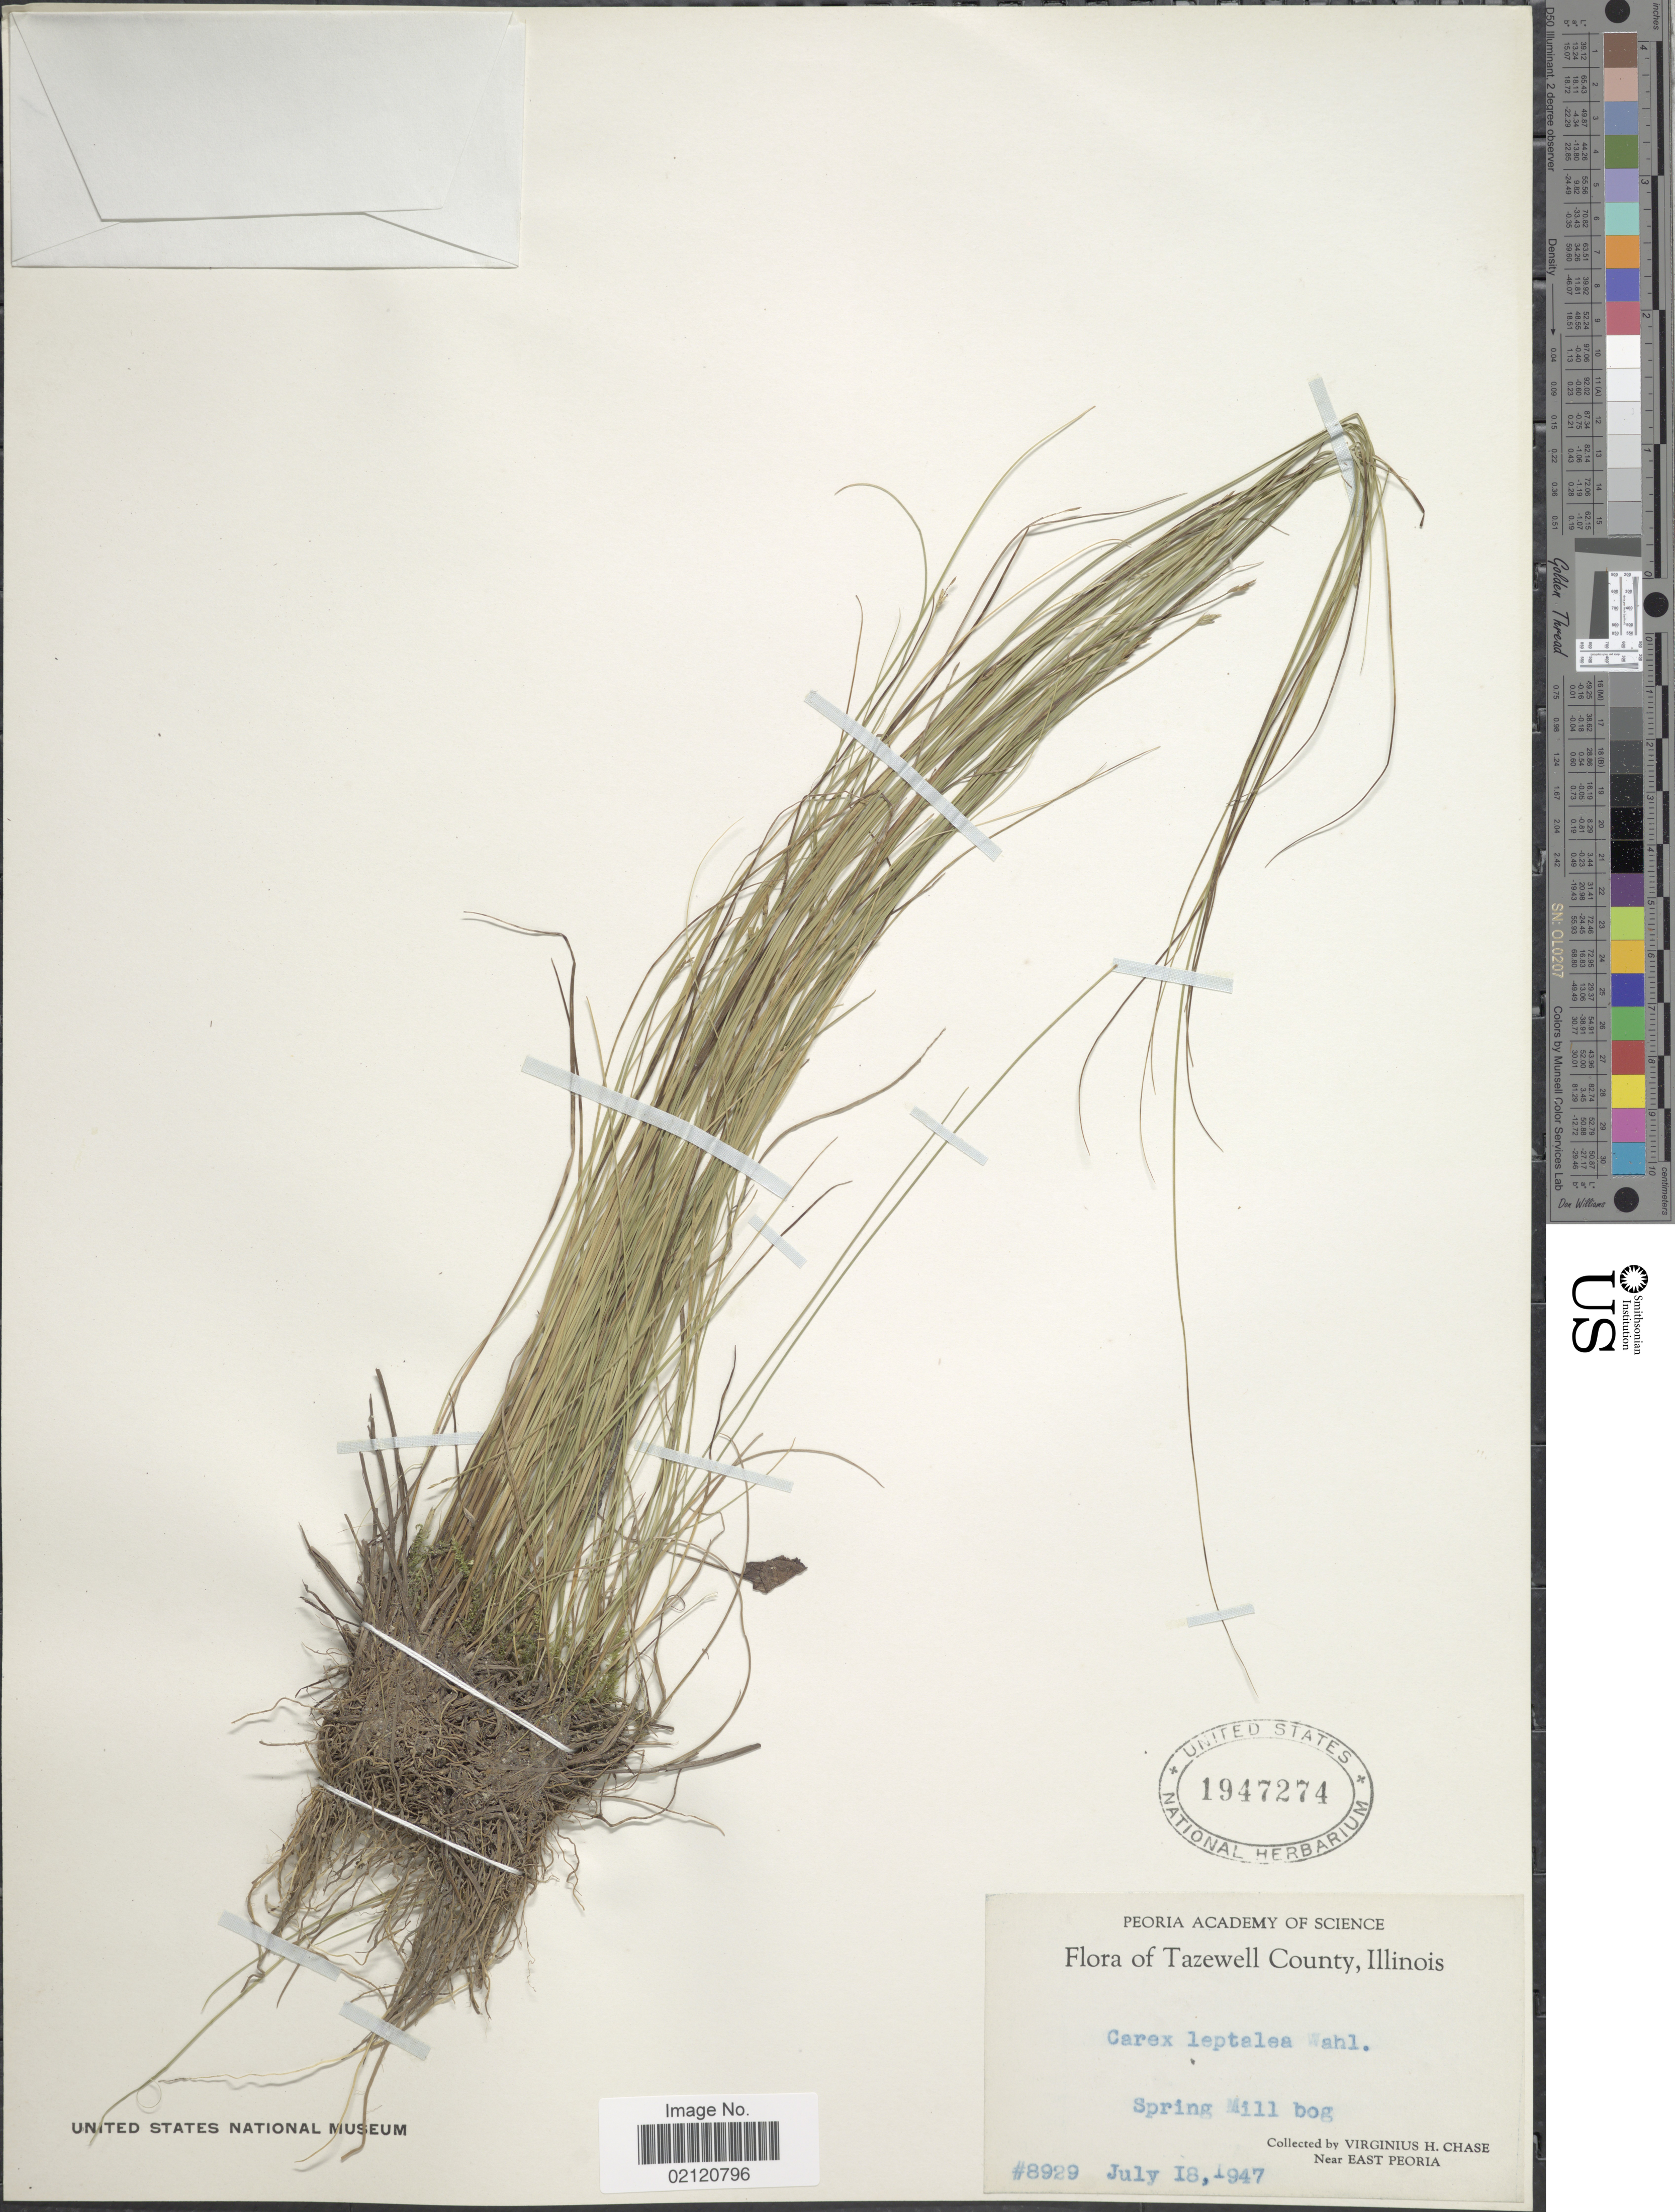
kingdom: Plantae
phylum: Tracheophyta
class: Liliopsida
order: Poales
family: Cyperaceae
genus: Carex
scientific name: Carex leptalea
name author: Wahlenb.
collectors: V. H. Chase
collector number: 8929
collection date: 1947-07-18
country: United States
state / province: Illinois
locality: Tazwell County, Spring Mill Bog, near East Peoria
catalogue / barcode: US 1947274